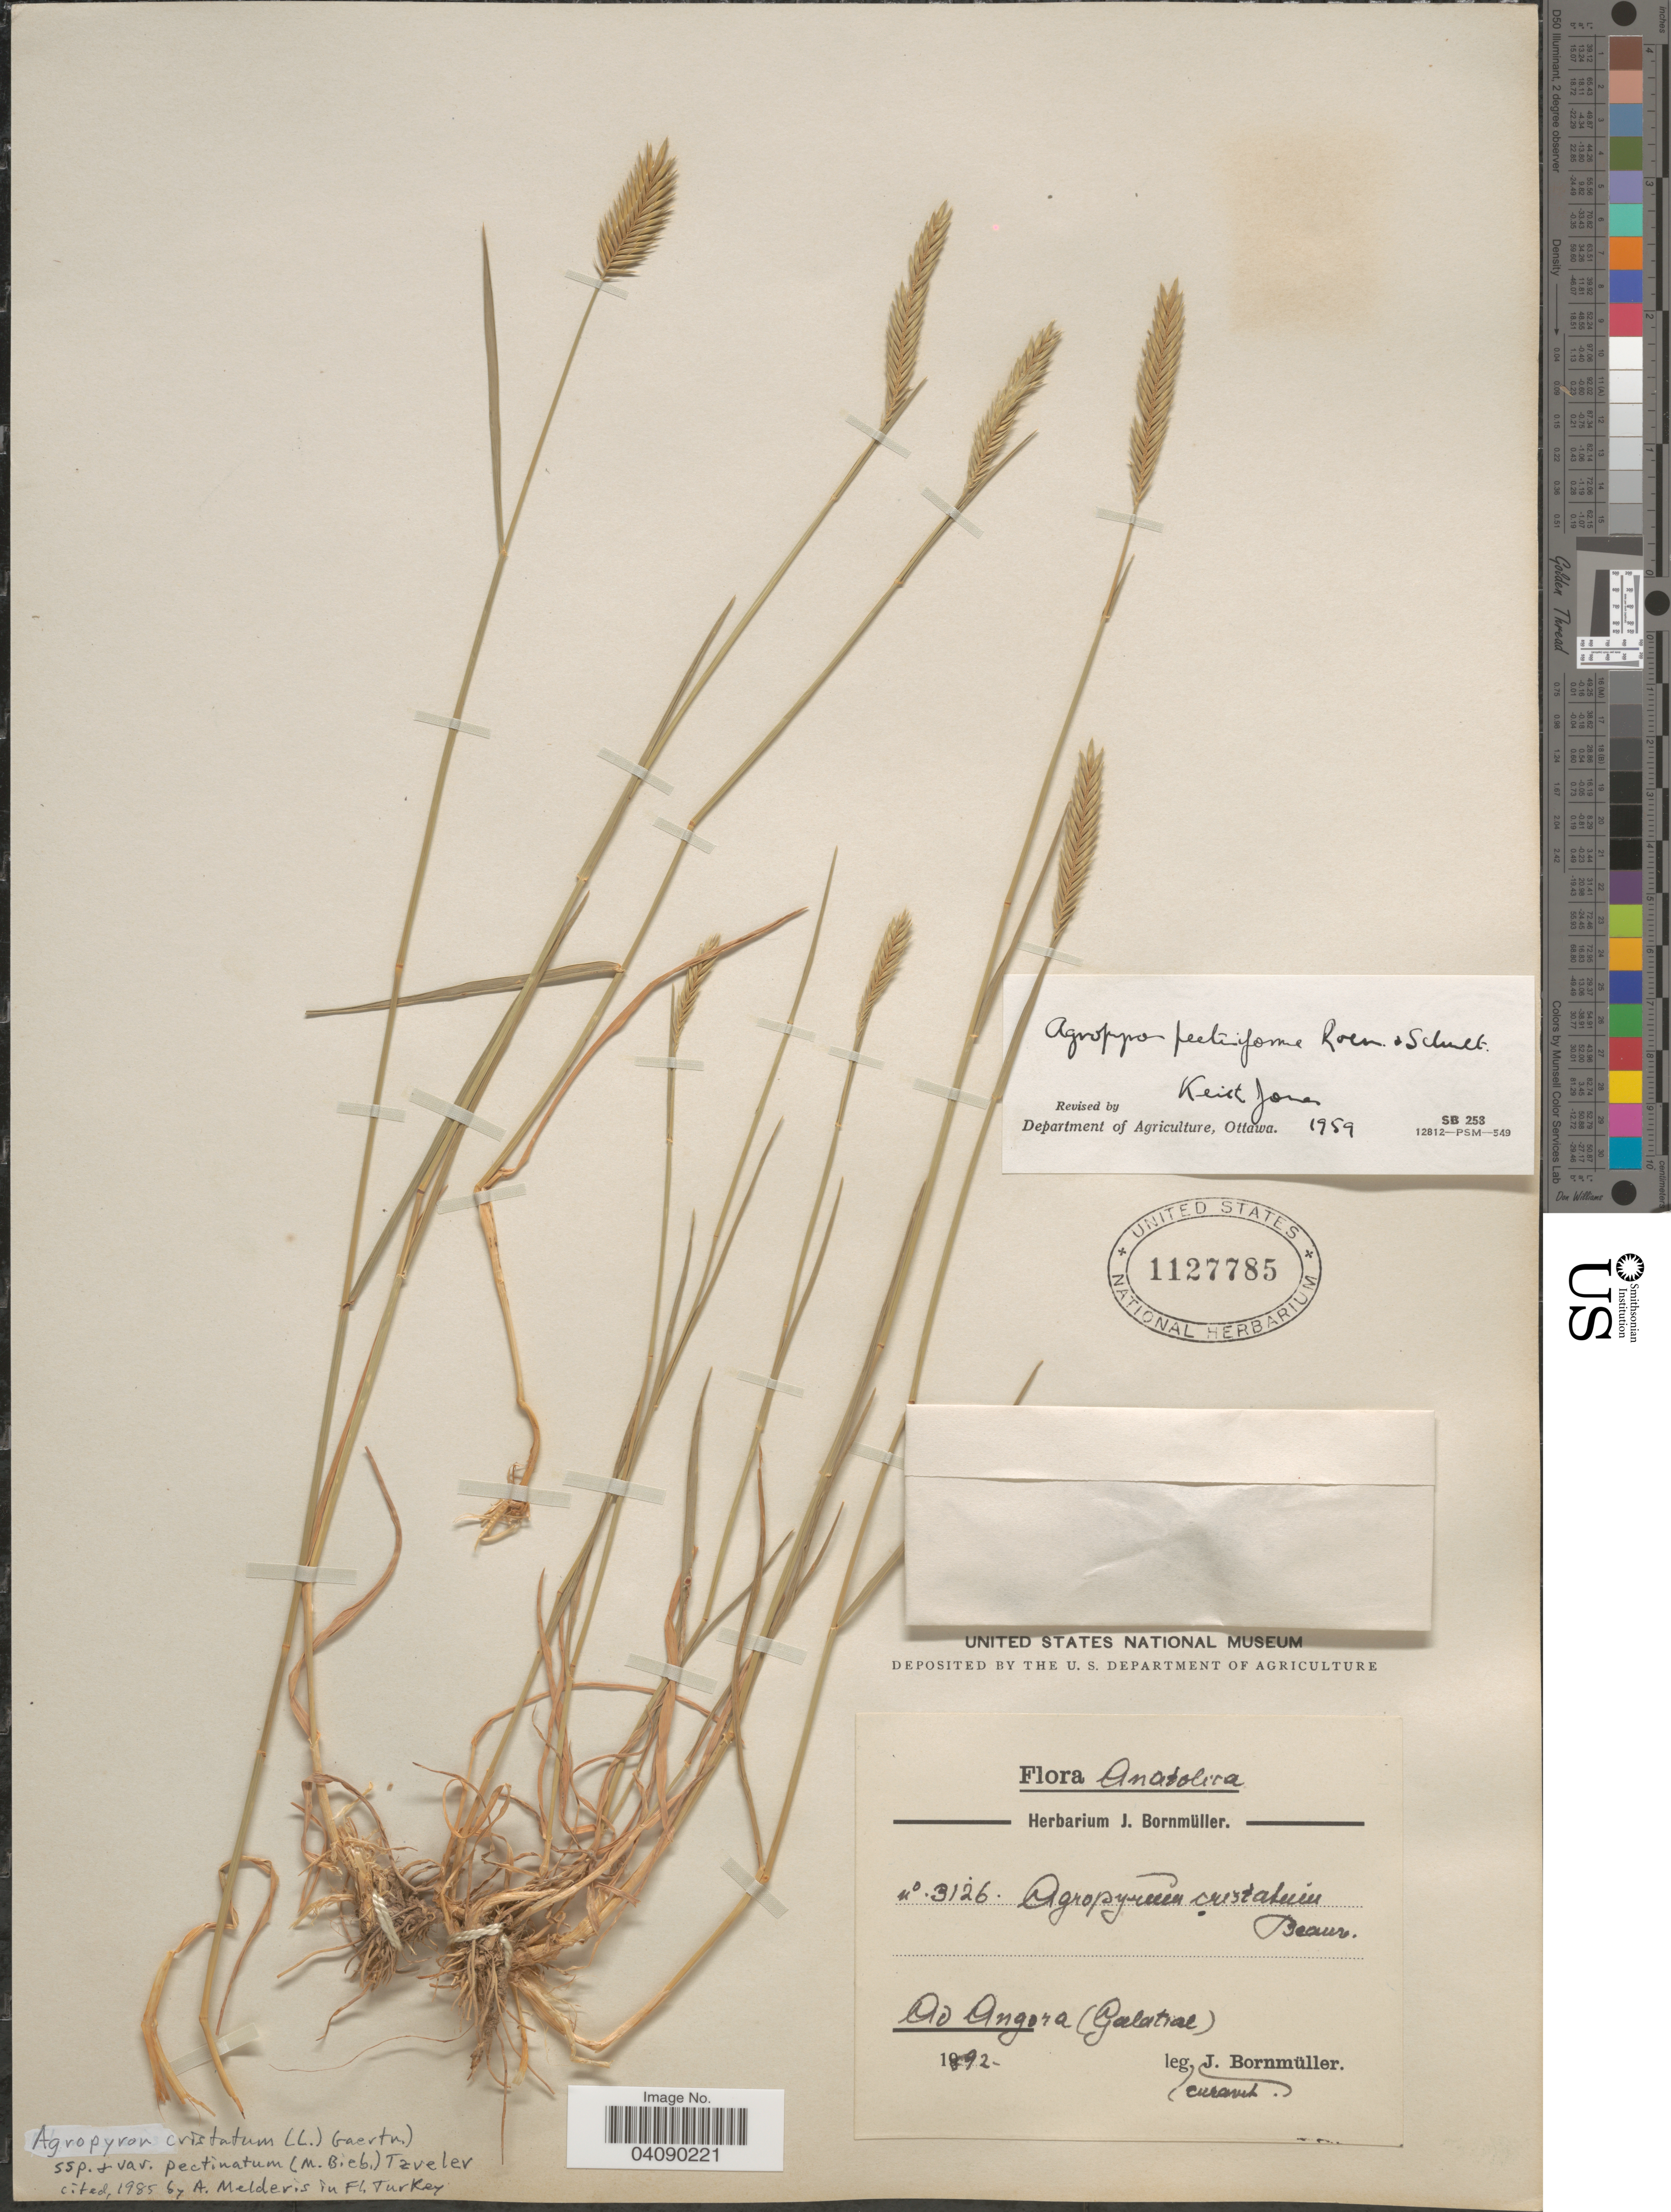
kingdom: Plantae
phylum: Tracheophyta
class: Liliopsida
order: Poales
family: Poaceae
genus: Agropyron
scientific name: Agropyron cristatum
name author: (L.) Gaertn.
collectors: J. Bornmüller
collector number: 3126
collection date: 1892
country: Turkey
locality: Anatolica. Ad Angora (Galatiae).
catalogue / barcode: US 1127785